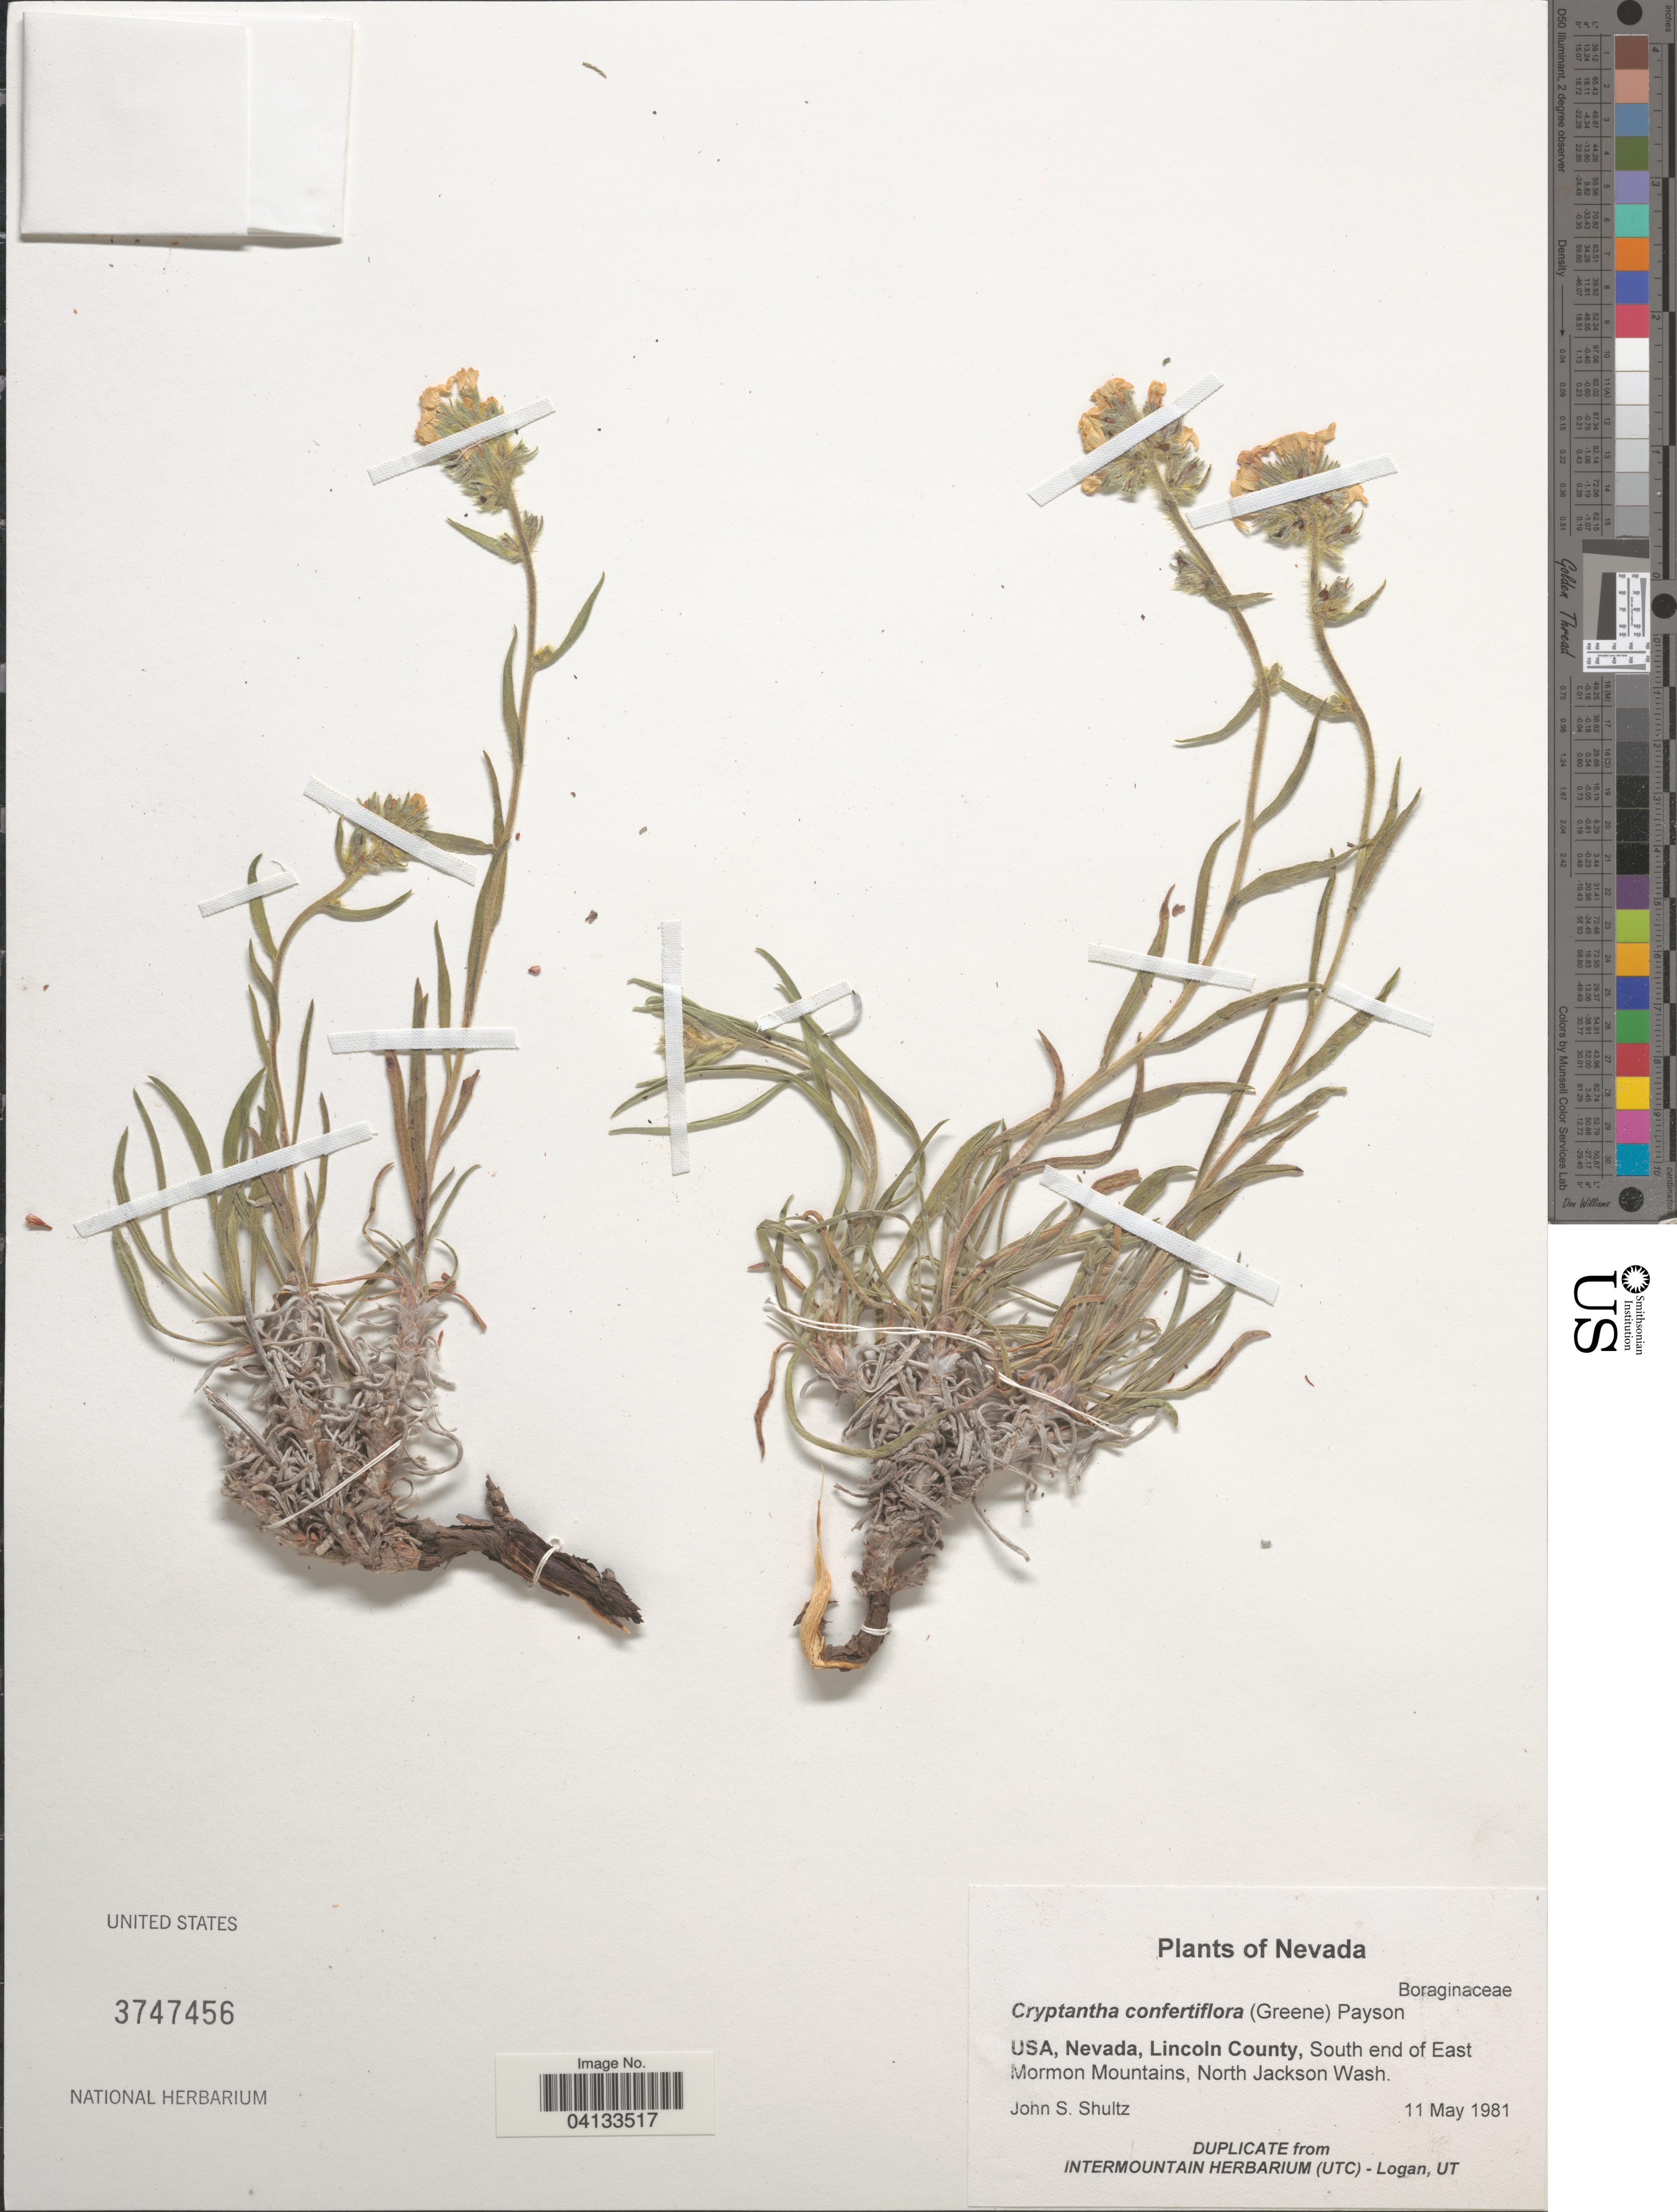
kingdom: Plantae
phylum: Tracheophyta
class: Magnoliopsida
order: Boraginales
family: Boraginaceae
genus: Cryptantha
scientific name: Cryptantha confertiflora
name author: (Greene) Payson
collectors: J. Shultz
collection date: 1981-05-11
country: United States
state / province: Nevada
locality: Lincoln County, South end of East Mormon Mountains, North Jackson Wash.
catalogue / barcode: US 3747456